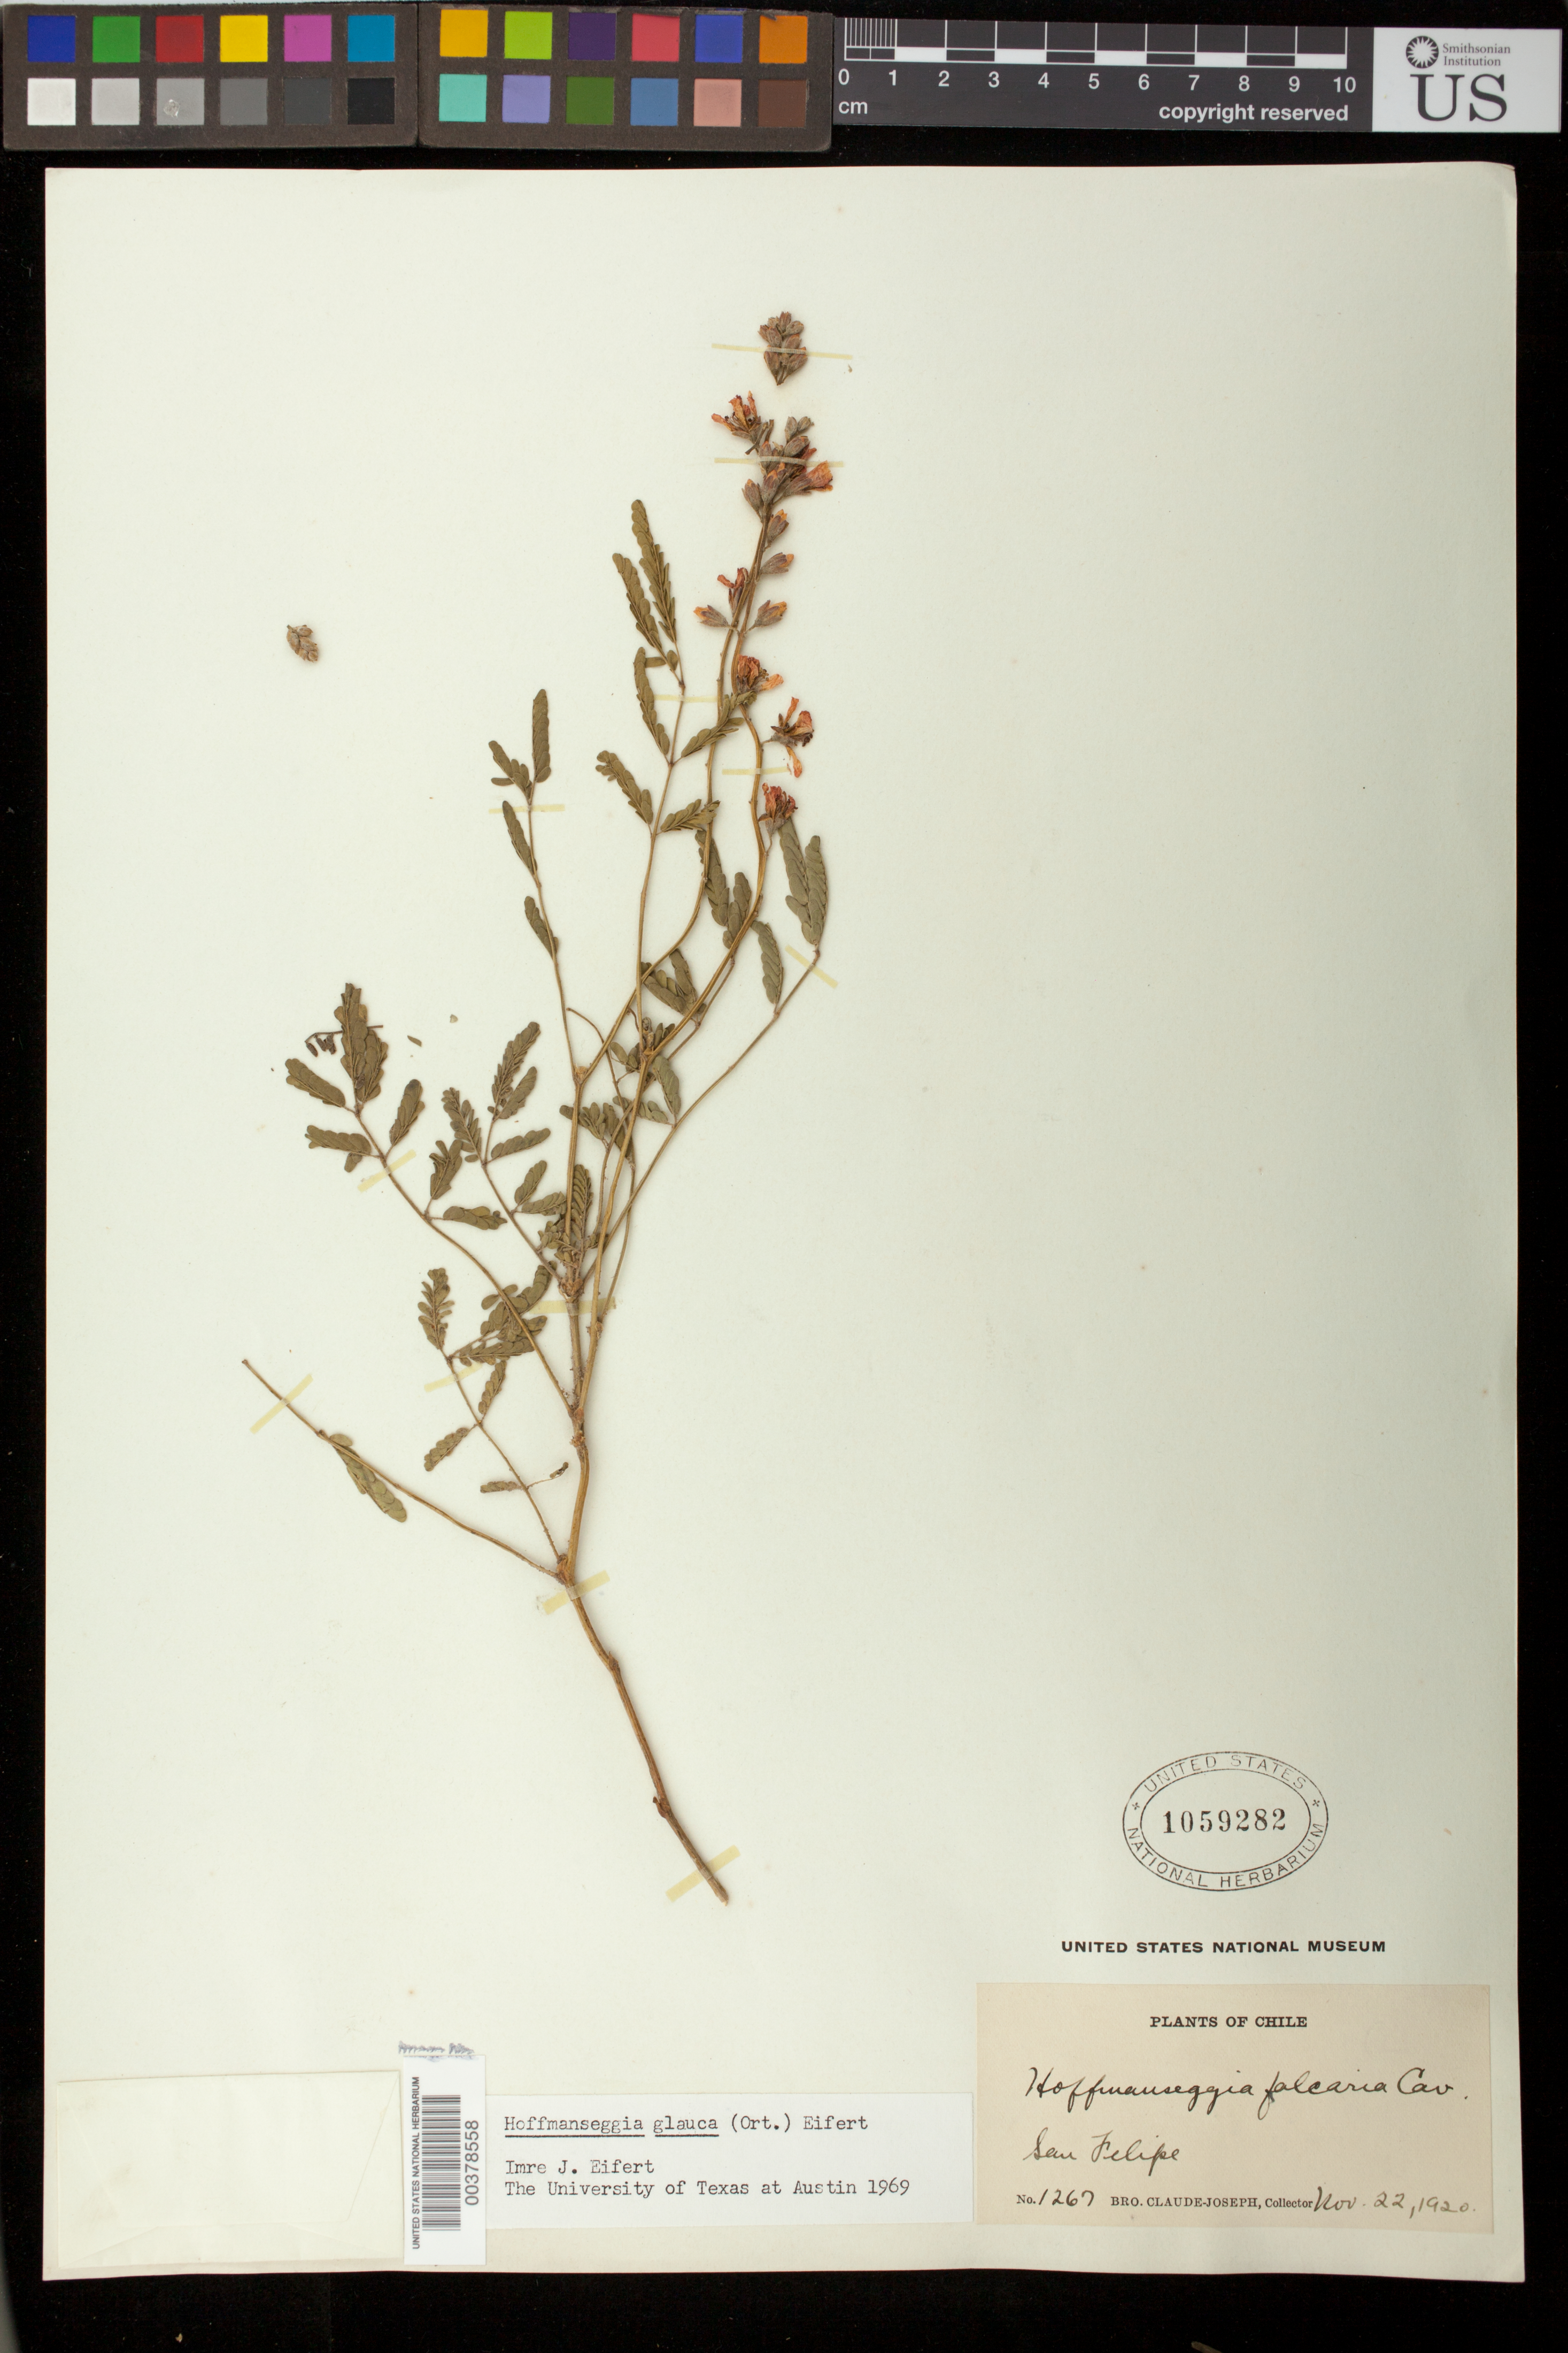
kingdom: Plantae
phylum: Tracheophyta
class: Magnoliopsida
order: Fabales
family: Fabaceae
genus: Hoffmannseggia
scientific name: Hoffmannseggia glauca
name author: (Ortega) Eifert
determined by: Eifert, I. J.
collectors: Bro. Claude-Joseph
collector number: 1267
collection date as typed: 22 Nov 1920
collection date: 1920-11-22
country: Chile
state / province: Región Metropolitana (RM)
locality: San Felipe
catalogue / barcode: US 1059282